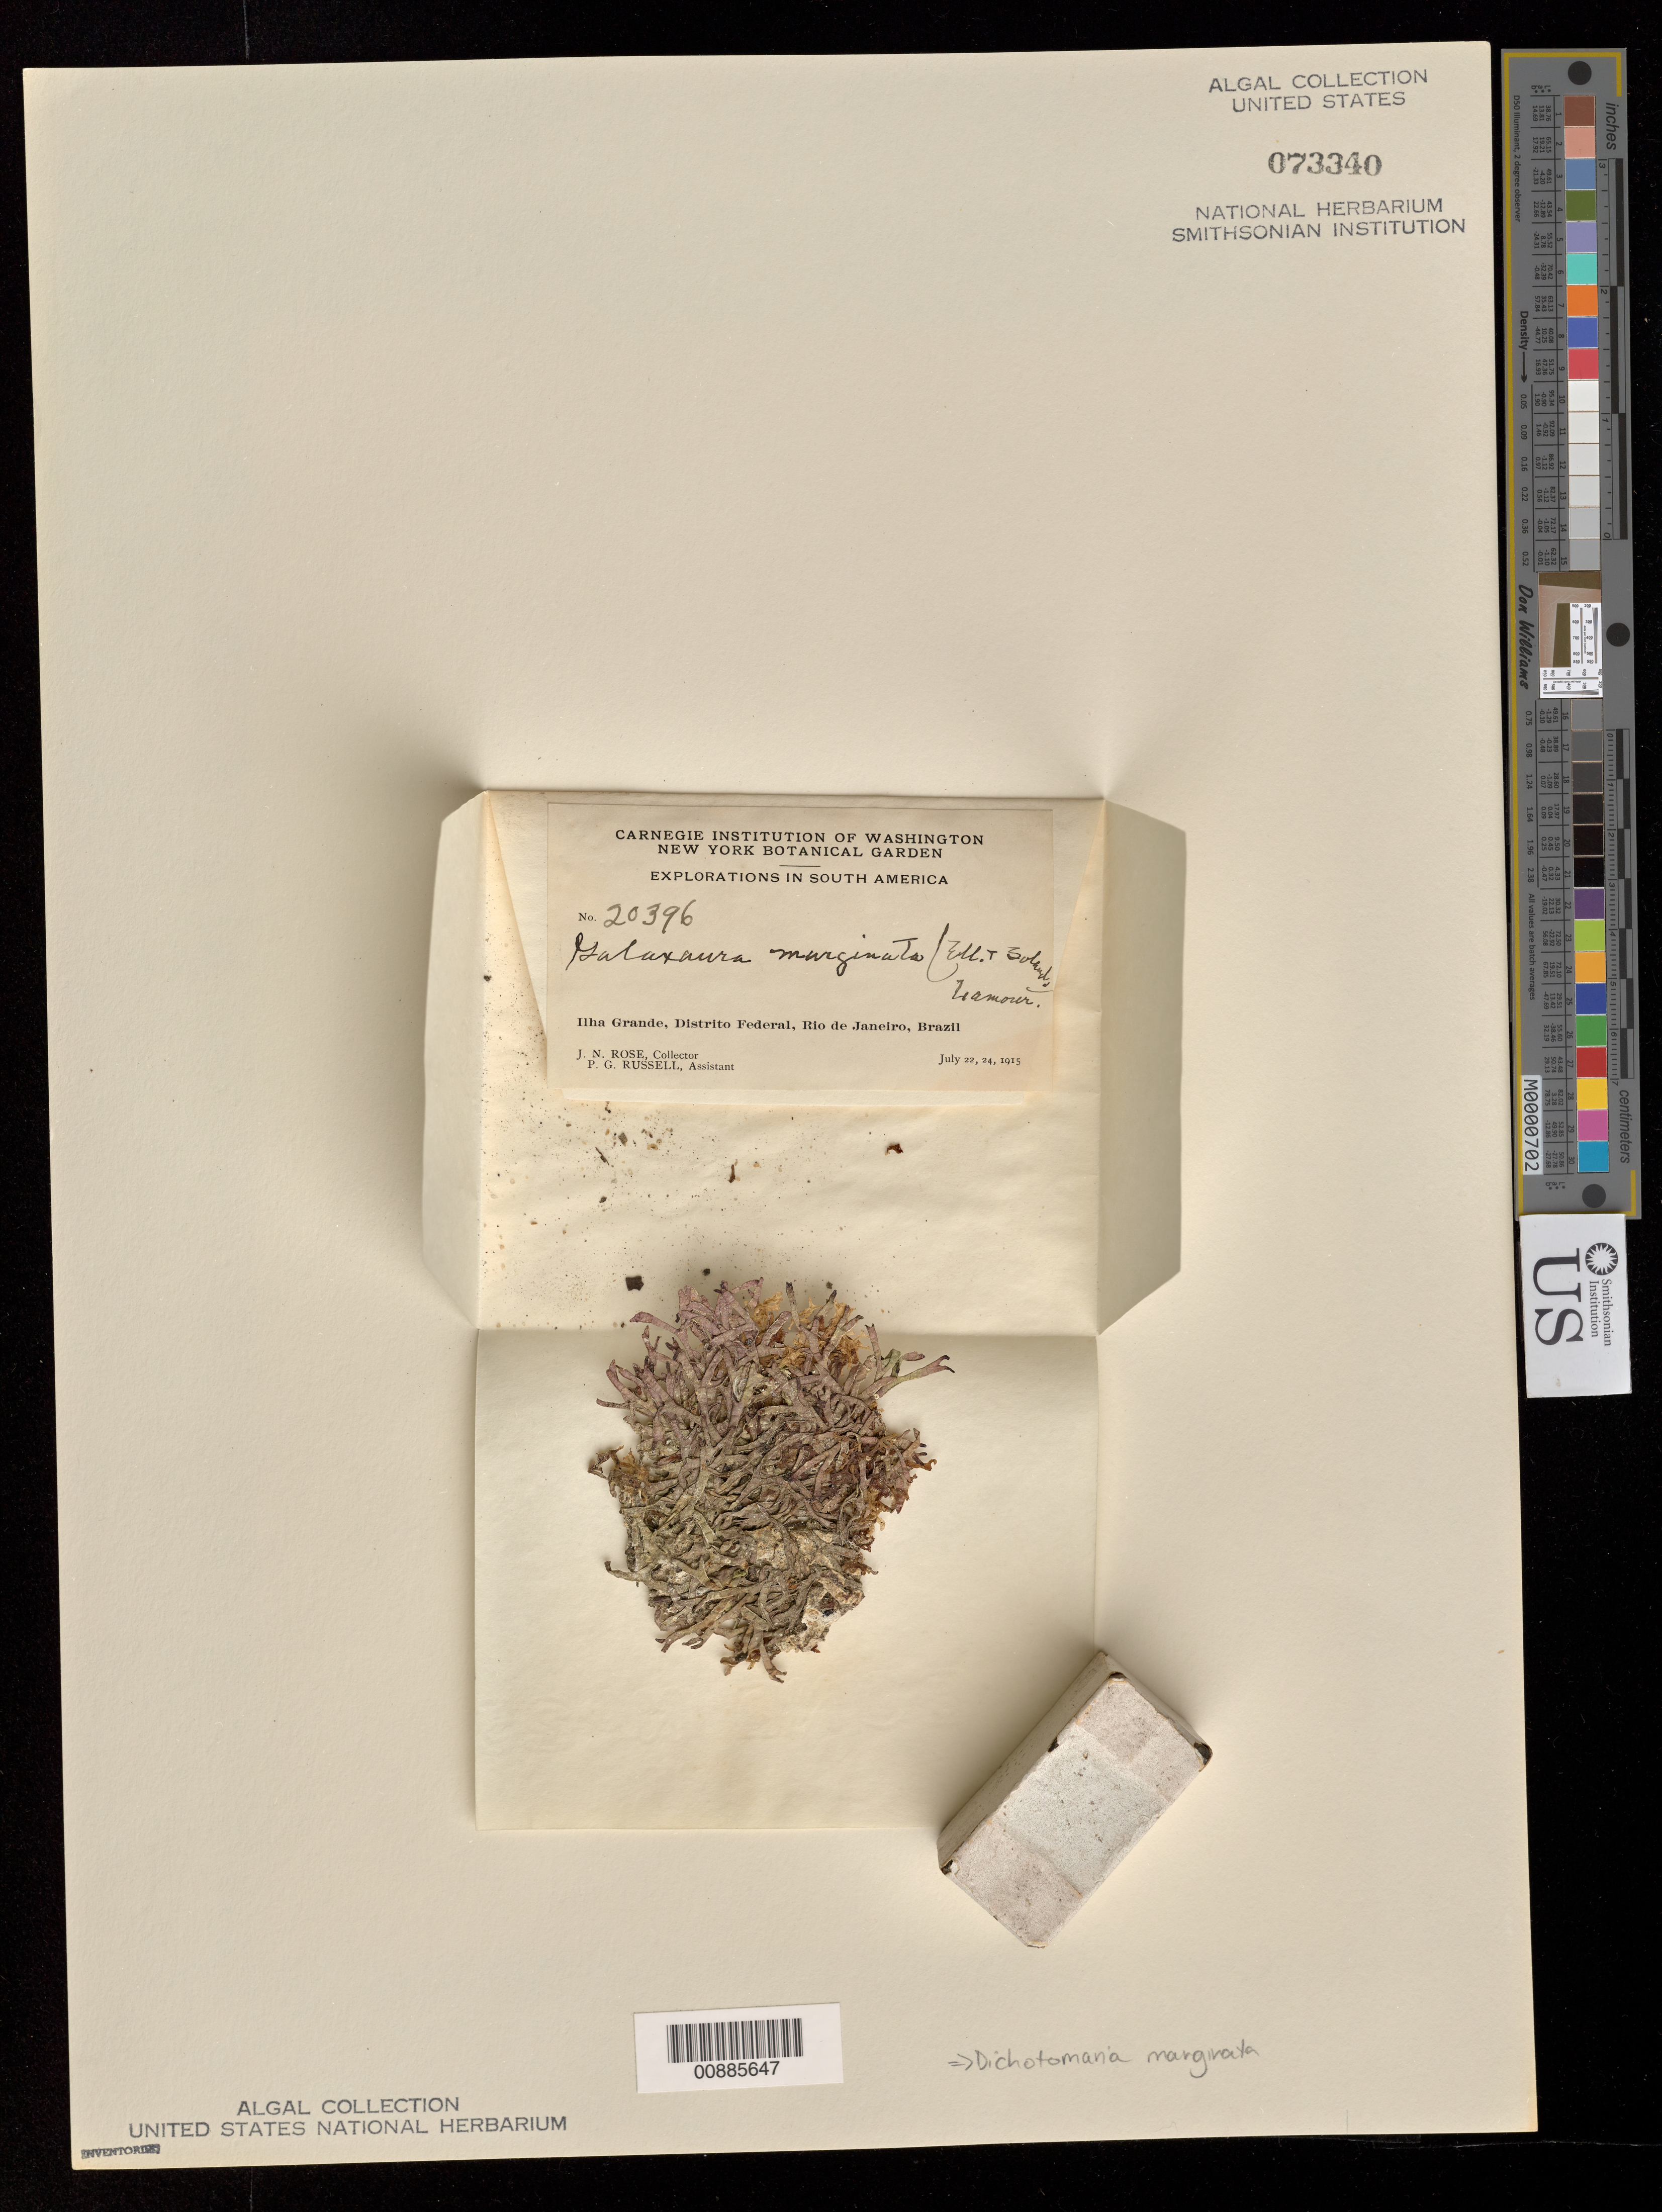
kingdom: Plantae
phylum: Rhodophyta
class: Florideophyceae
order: Nemaliales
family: Galaxauraceae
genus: Galaxaura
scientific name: Galaxaura marginata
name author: (J. Ellis & Sol.) J.V.Lamouroux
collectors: J. N. Rose & P. G. Russell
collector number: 20396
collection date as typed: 22 Jul 1915 and 24 Jul 1915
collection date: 1915-07-22,1915-07-24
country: Brazil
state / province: Rio de Janeiro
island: Ilha Grande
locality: Former Distrito Federal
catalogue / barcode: US 73340